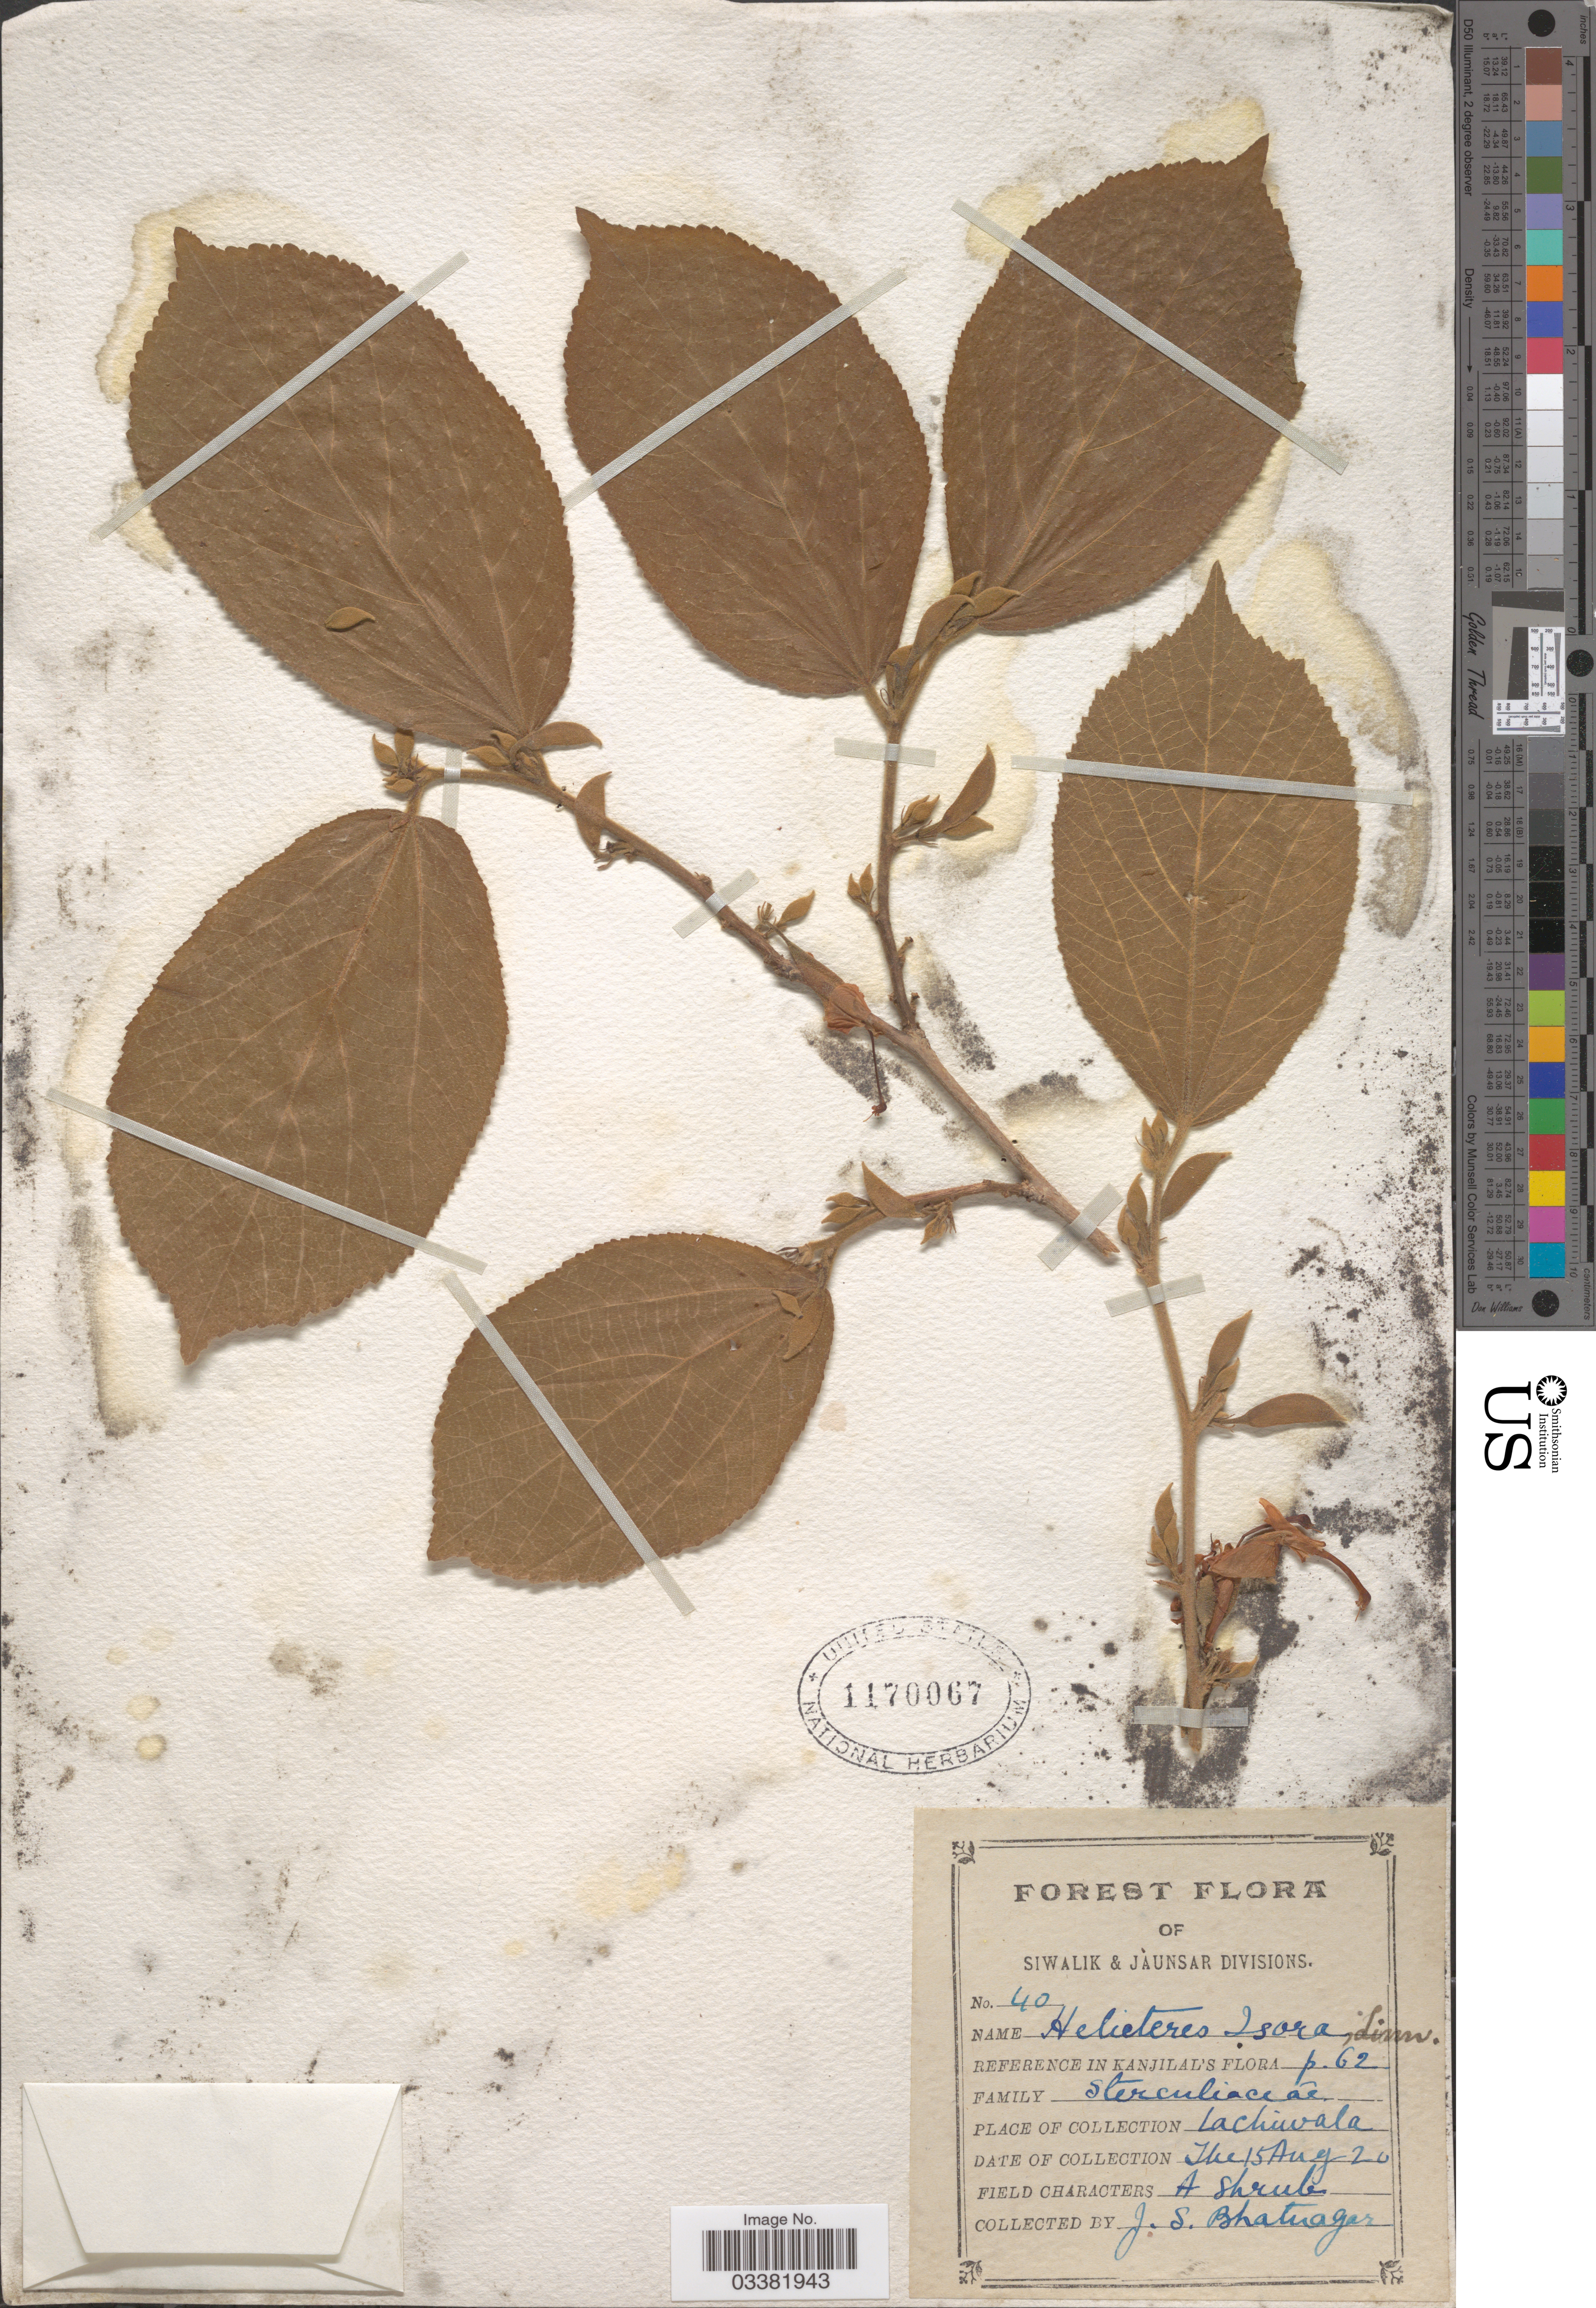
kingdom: Plantae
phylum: Tracheophyta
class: Magnoliopsida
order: Malvales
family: Malvaceae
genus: Helicteres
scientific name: Helicteres isora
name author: L.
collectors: J. Bhatuagar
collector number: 40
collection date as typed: Transcribed d/m/y: 15/8/20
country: India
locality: Siwalik & Jaunsar Divisions. Lachiwala.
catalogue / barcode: US 1170067